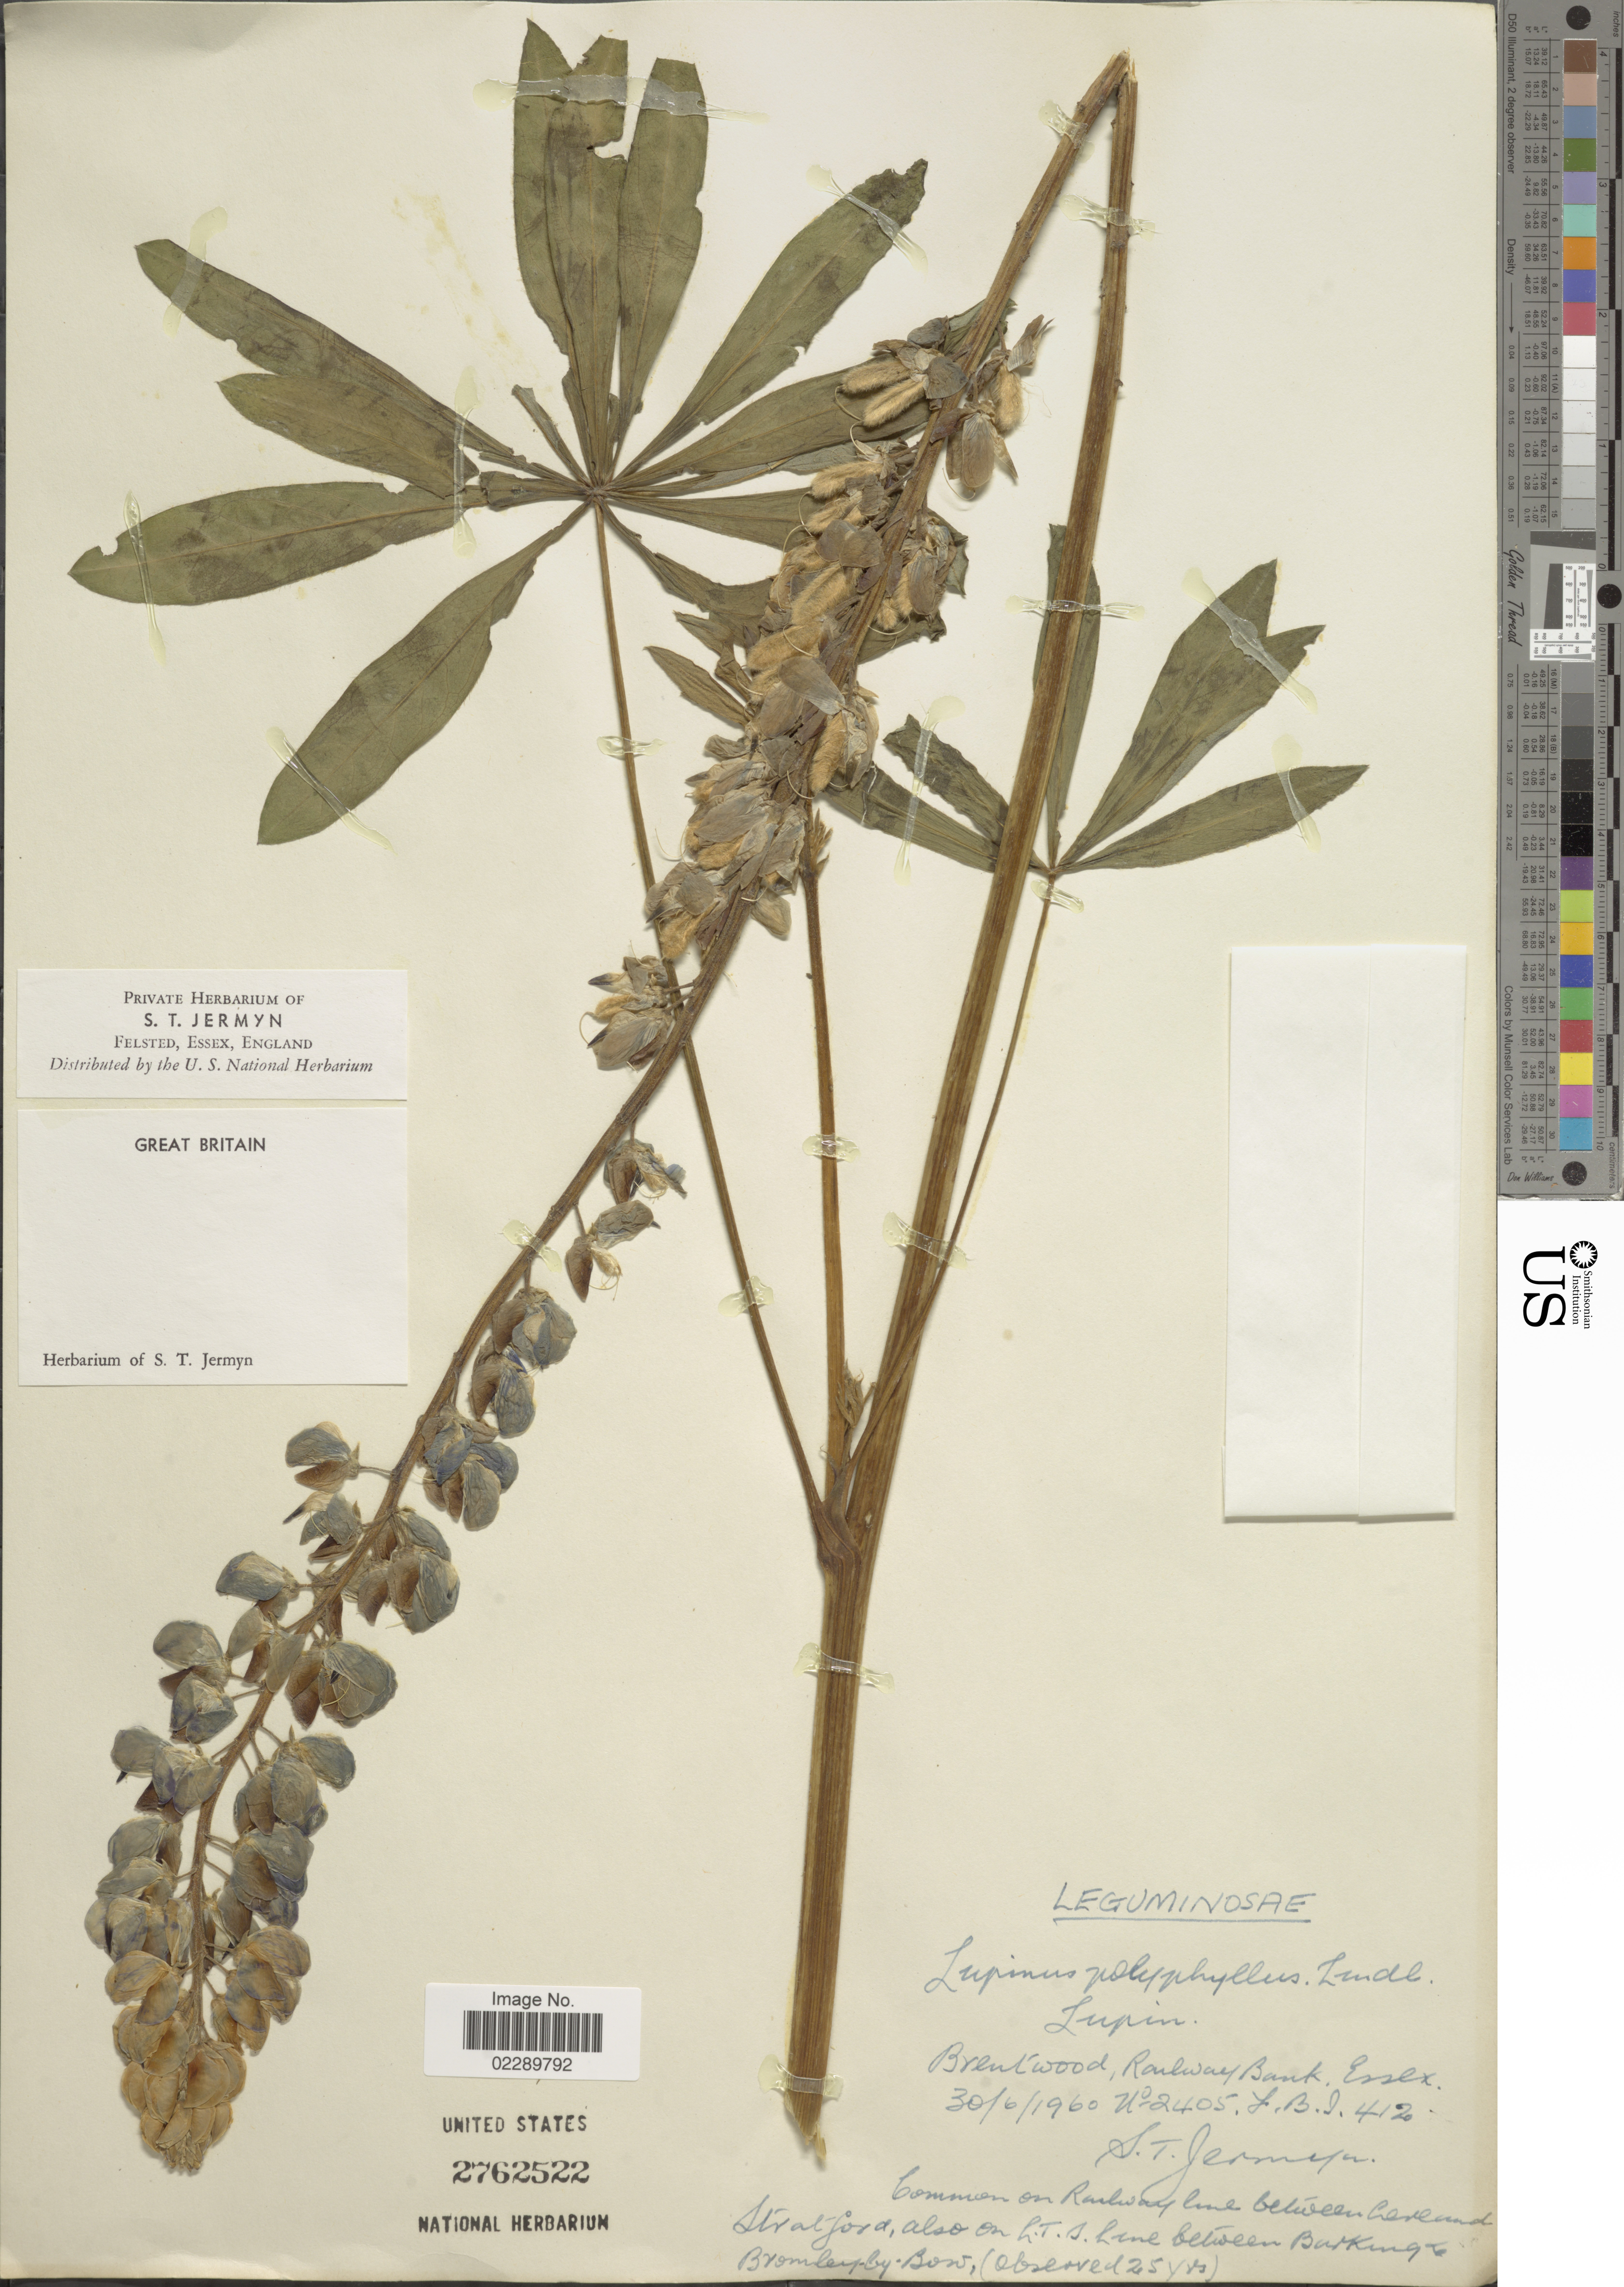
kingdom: Plantae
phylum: Tracheophyta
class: Magnoliopsida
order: Fabales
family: Fabaceae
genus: Lupinus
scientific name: Lupinus polyphyllus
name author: Lindl.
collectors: S. Jermyn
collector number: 2405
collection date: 1960-06-30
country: United Kingdom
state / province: England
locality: Brentwood, Railway Bant., Essex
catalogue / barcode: US 2762522